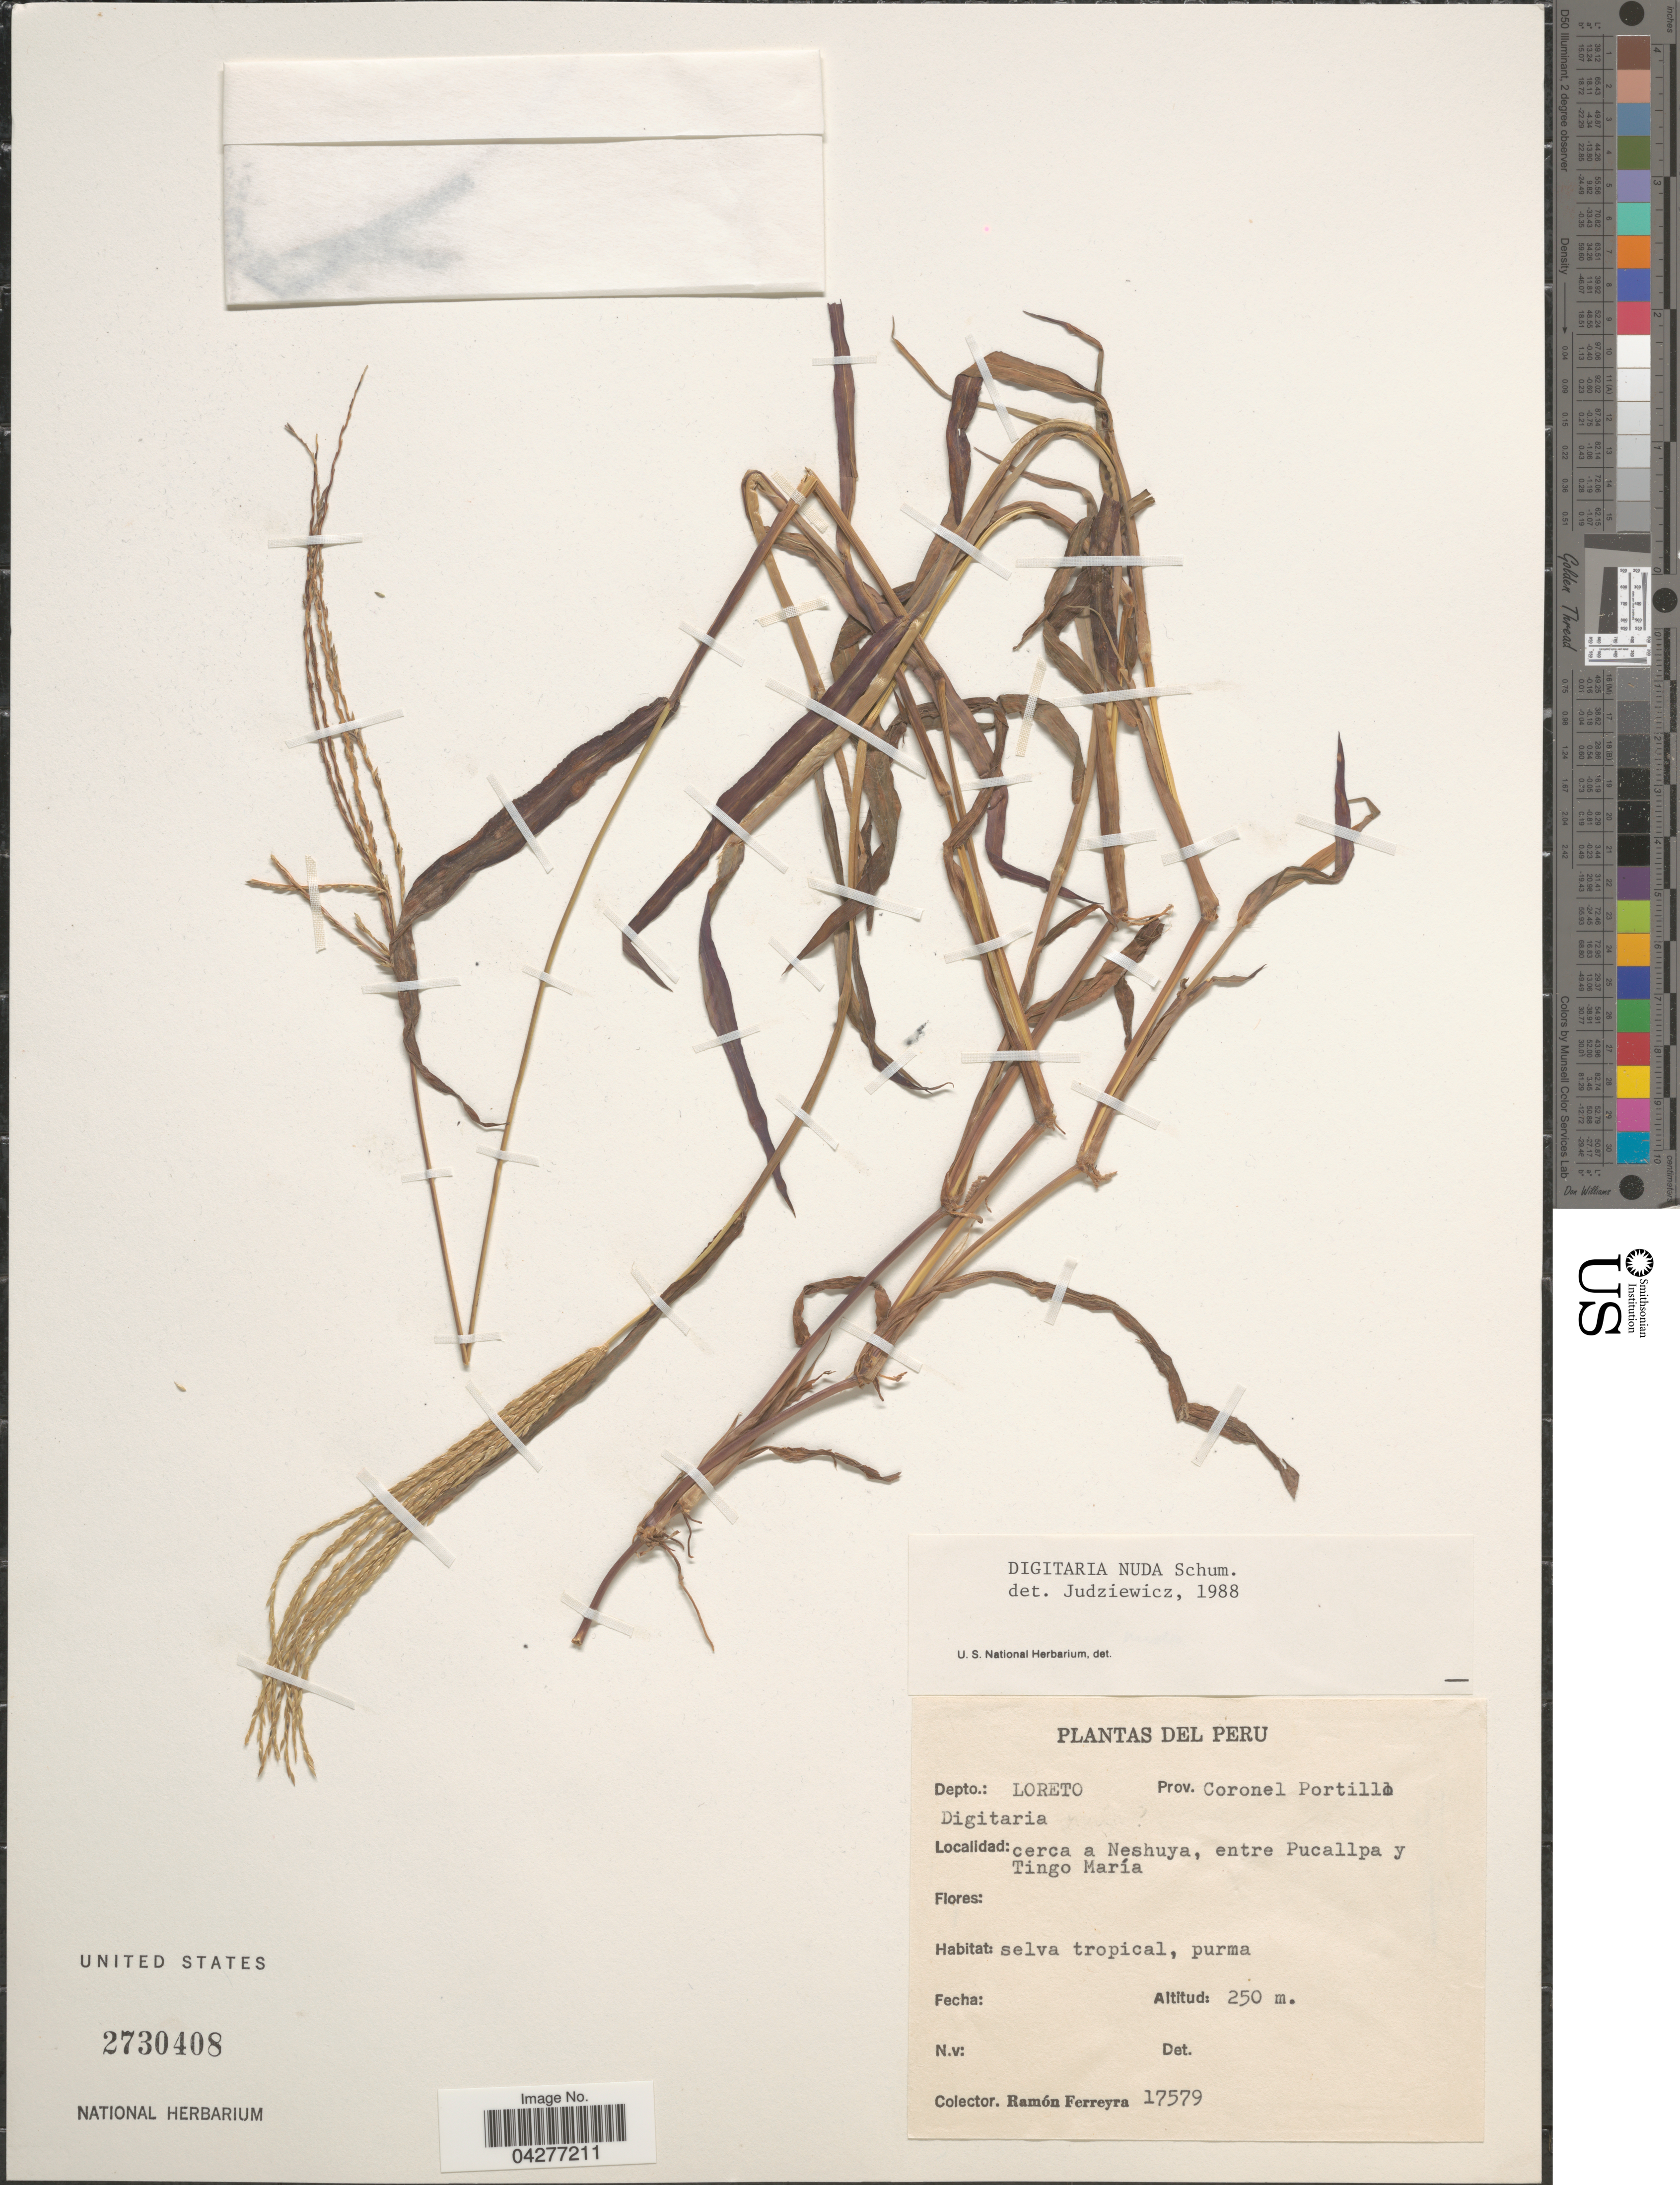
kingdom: Plantae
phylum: Tracheophyta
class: Liliopsida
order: Poales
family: Poaceae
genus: Digitaria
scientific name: Digitaria nuda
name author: Schumach.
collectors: R. A. Ferreyra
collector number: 17579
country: Peru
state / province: Loreto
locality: Depto.: Loreto. Prov. Coronel Portillo. Cerca a Neshuya, entre Pucallpa y Tingo María.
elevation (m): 250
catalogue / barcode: US 2730408